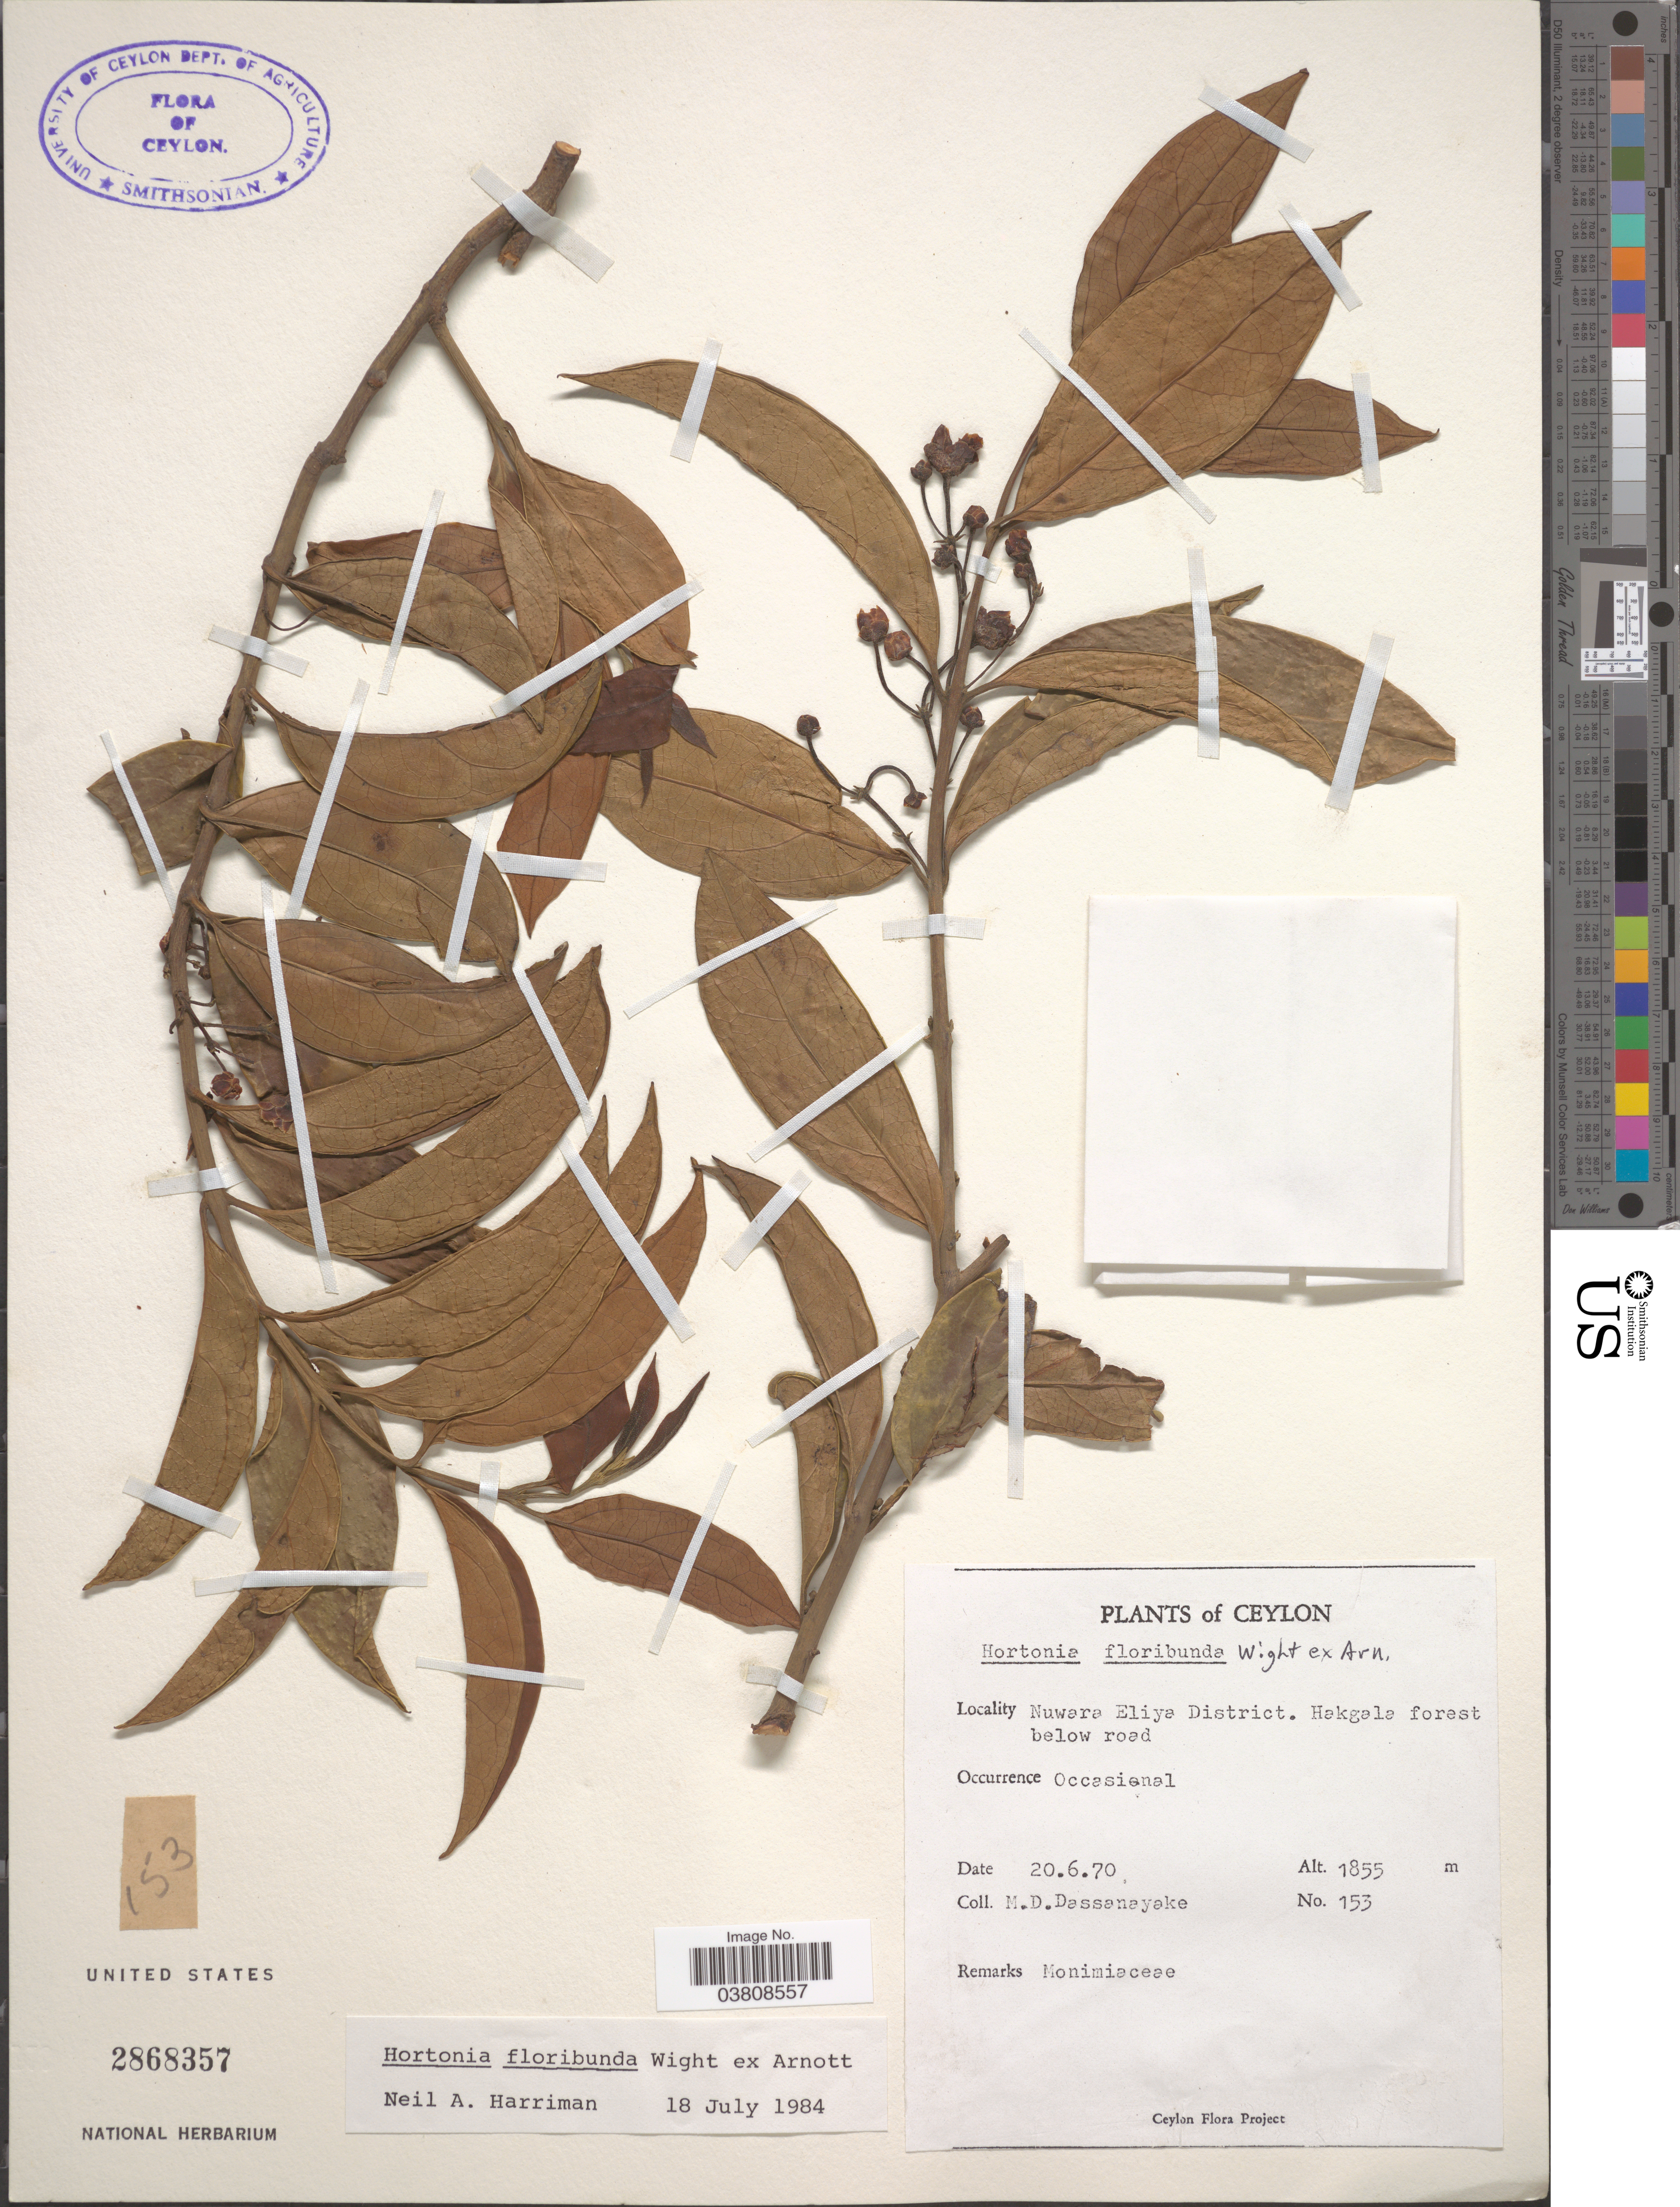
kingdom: Plantae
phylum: Tracheophyta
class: Magnoliopsida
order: Laurales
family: Monimiaceae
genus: Hortonia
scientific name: Hortonia floribunda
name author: Wight ex Arn.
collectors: M. D. Dassanayake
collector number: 153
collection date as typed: Transcribed d/m/y: 20/6/70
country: Sri Lanka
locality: Ceylon. Nuwara Eliya District. Hakgala forest below road.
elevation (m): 1855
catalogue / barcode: US 2868357